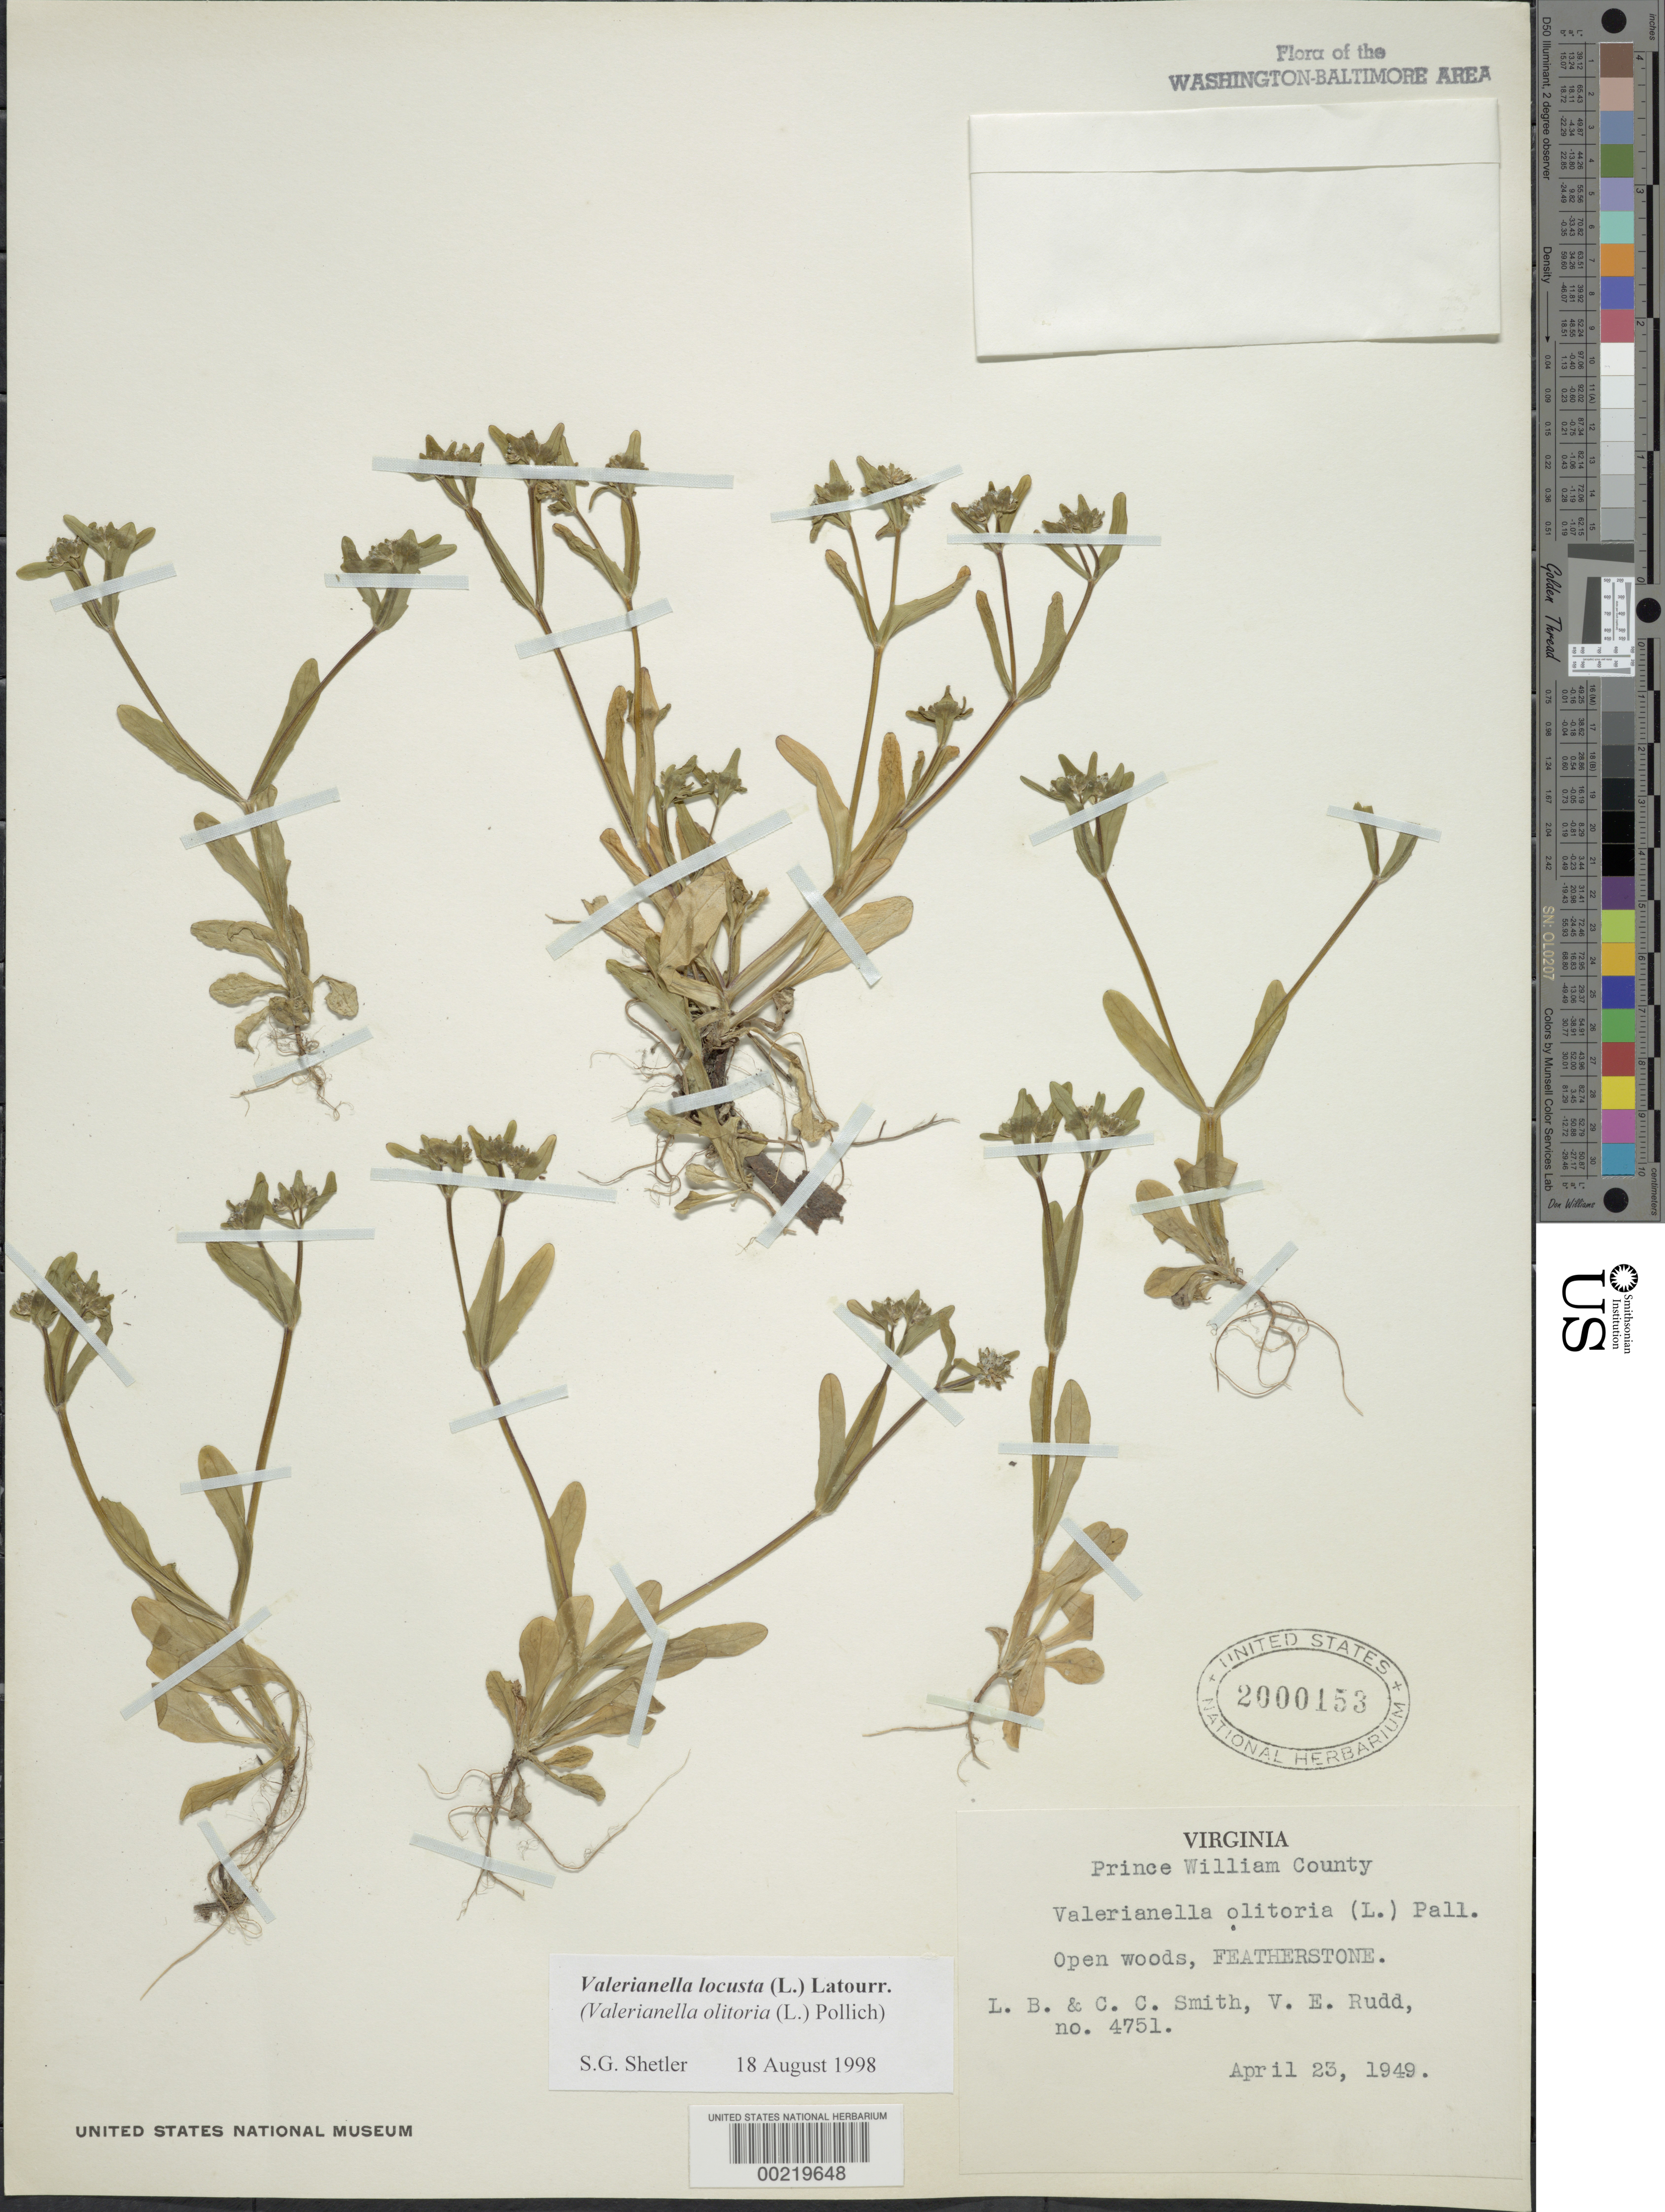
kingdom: Plantae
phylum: Tracheophyta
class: Magnoliopsida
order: Dipsacales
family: Caprifoliaceae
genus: Valerianella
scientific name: Valerianella locusta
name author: (L.) Latourr.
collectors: L. Smith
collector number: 4751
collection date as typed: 23 Apr 1949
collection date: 1949-04-23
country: United States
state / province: Virginia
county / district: Prince William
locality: Featherstone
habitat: Openwoods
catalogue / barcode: US 2000153